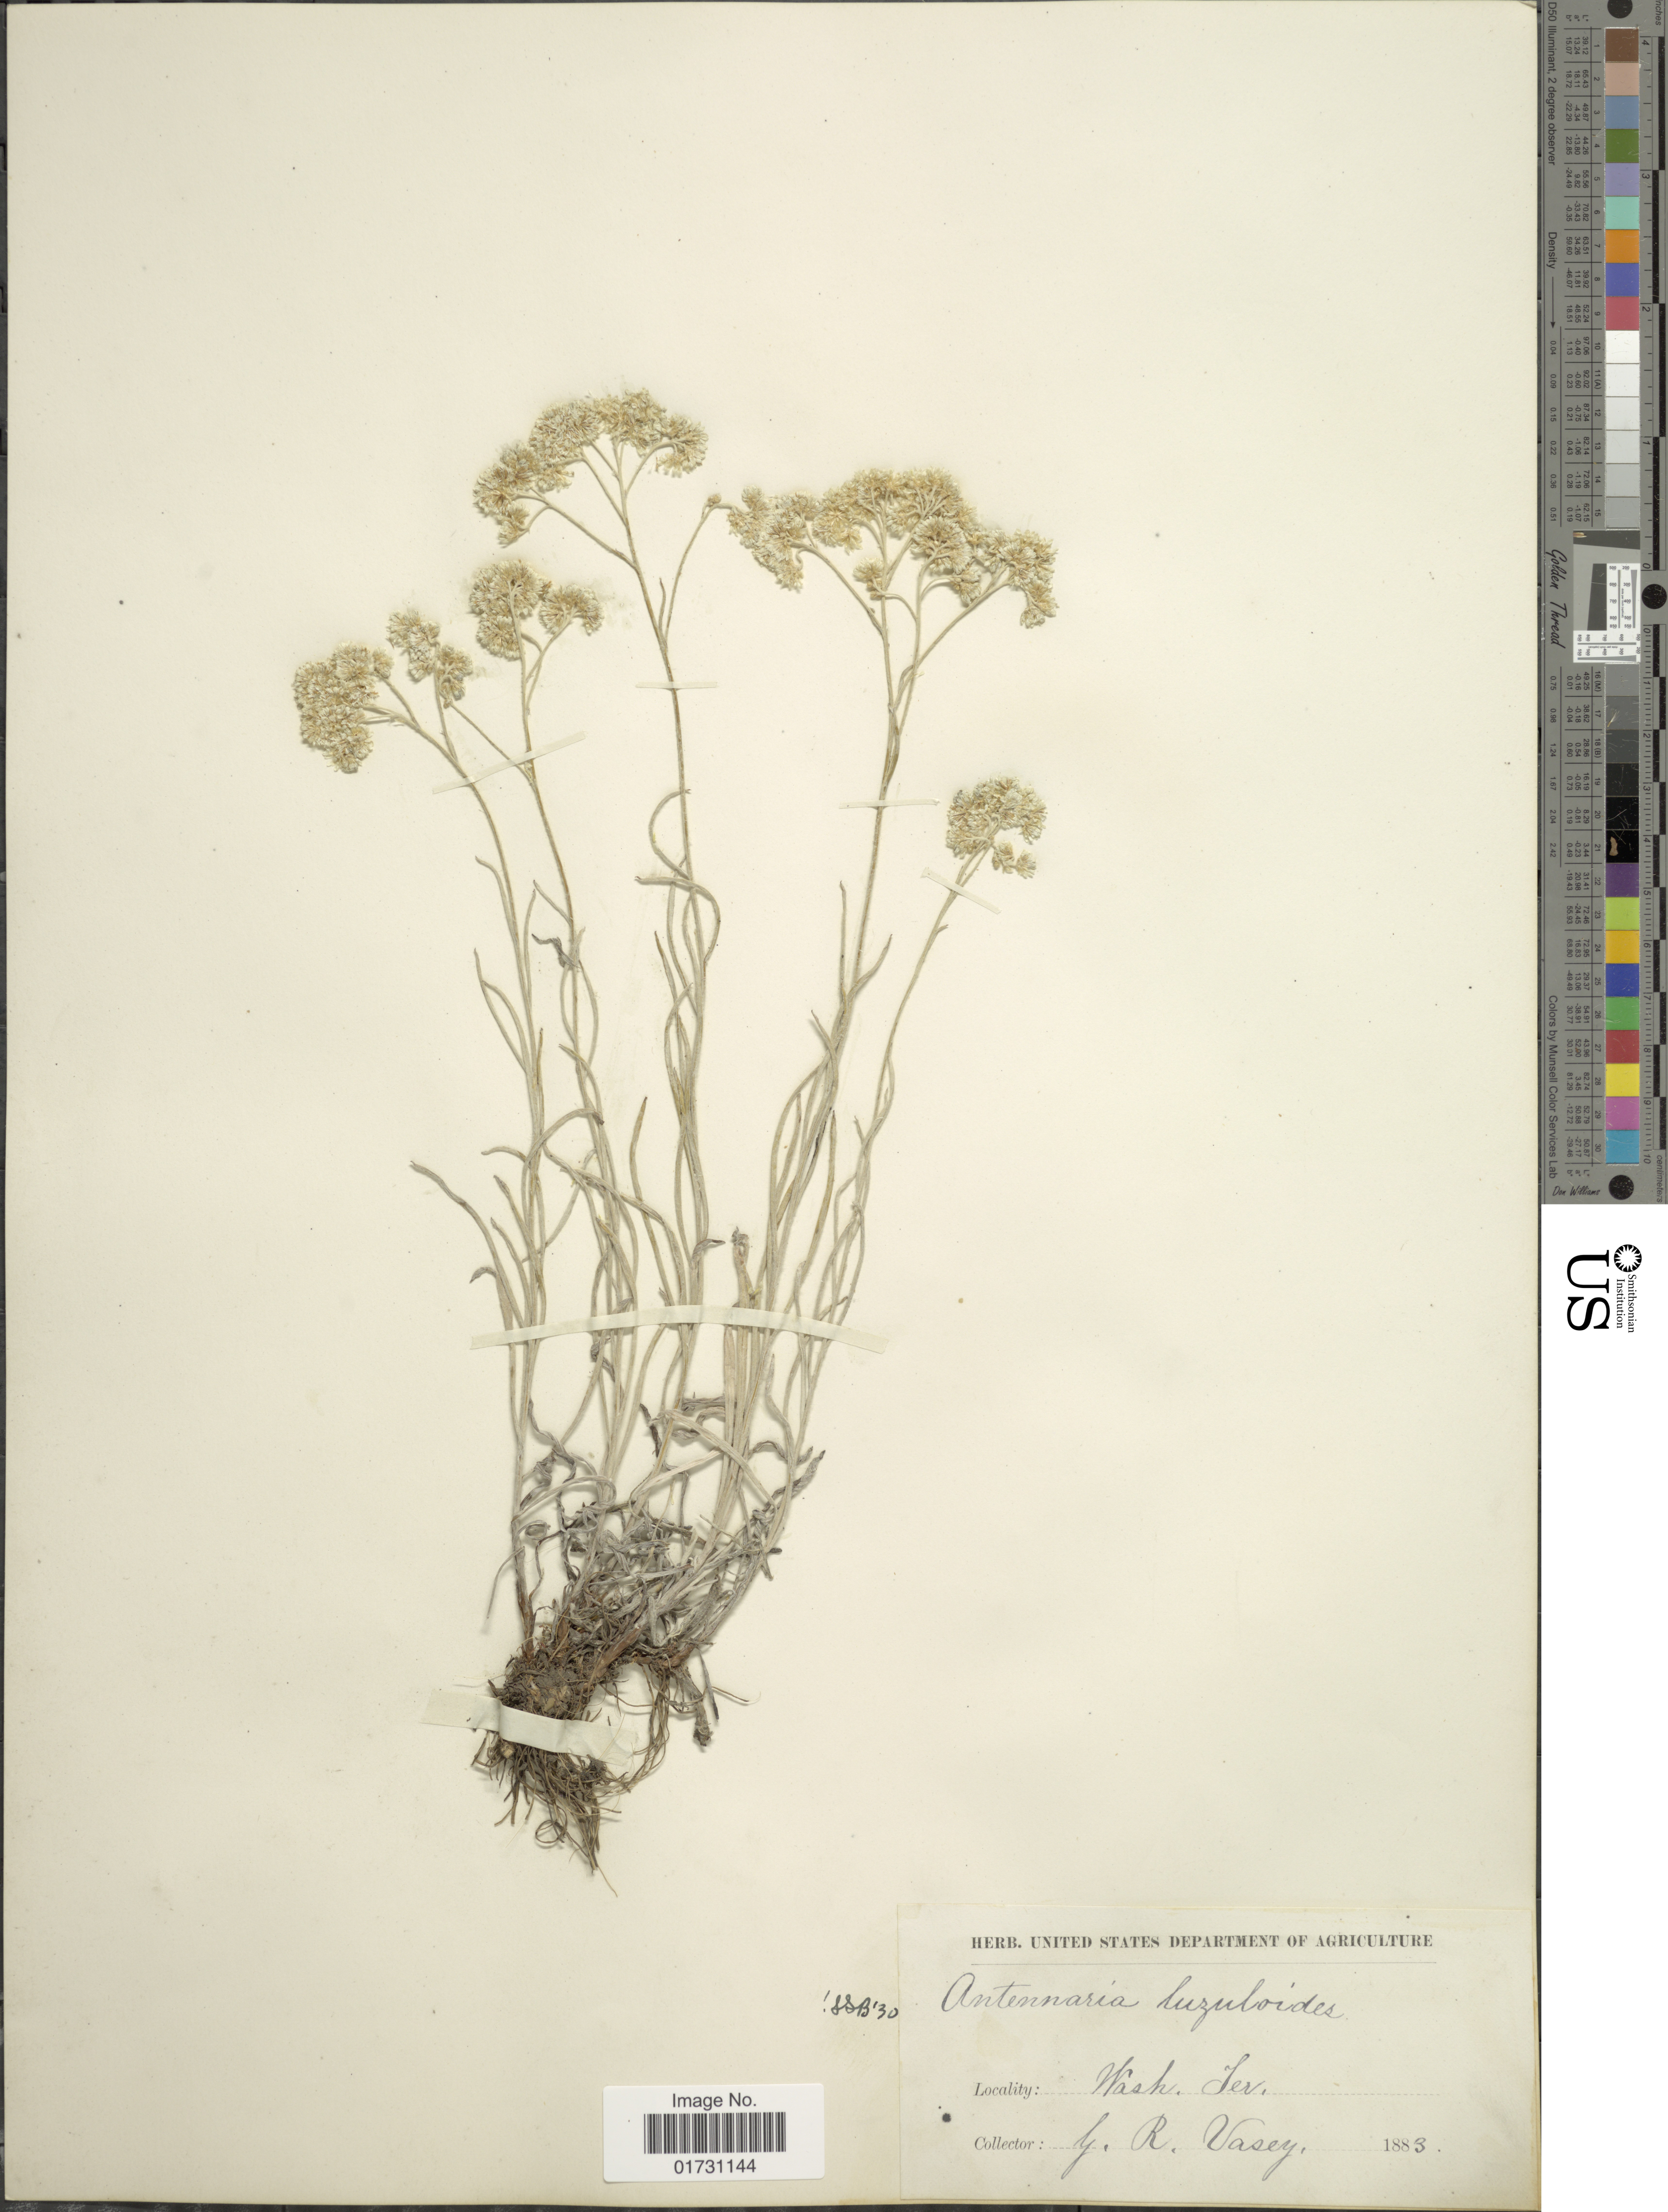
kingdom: Plantae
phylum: Tracheophyta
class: Magnoliopsida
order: Asterales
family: Asteraceae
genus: Antennaria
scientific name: Antennaria luzuloides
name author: Torr. & A. Gray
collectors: G. R. Vasey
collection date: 1883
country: United States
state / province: Washington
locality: Wash. Ter.